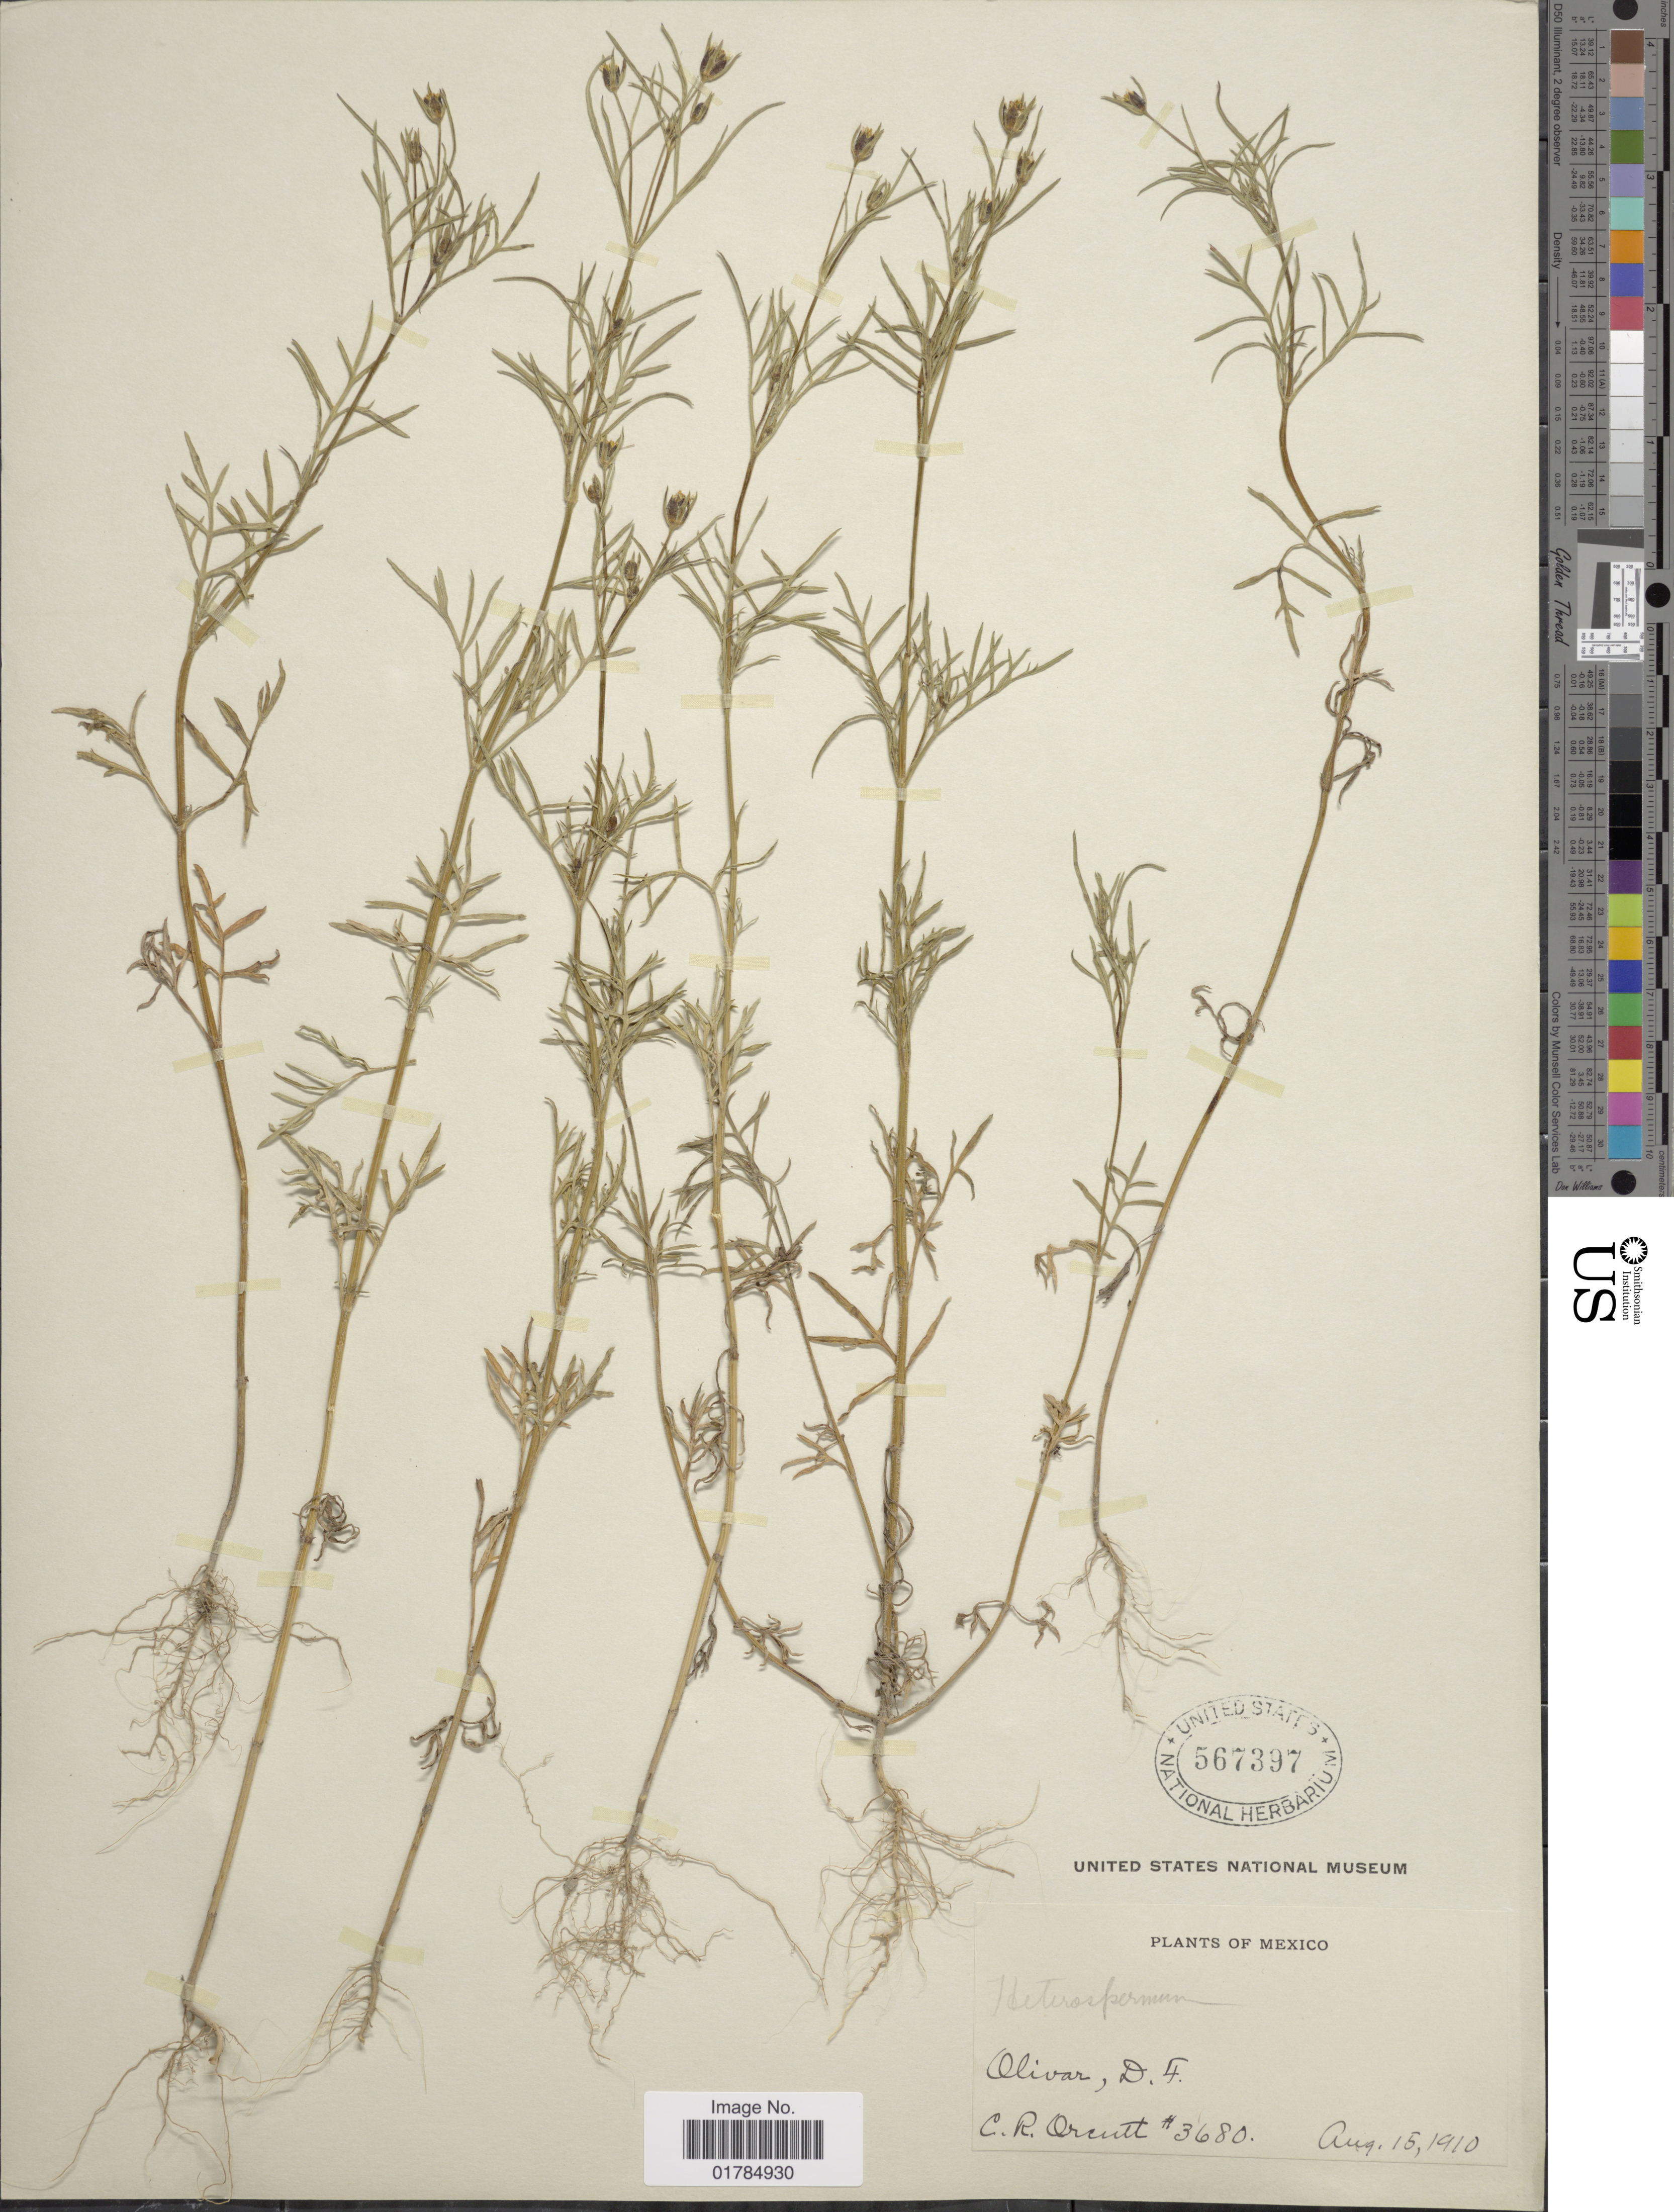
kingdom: Plantae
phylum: Tracheophyta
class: Magnoliopsida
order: Asterales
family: Asteraceae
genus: Heterosperma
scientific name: Heterosperma pinnatum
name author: Cav.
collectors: C. R. Orcutt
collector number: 3680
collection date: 1910-08-15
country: Mexico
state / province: Distrito Federal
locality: Olivar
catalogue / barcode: US 567397